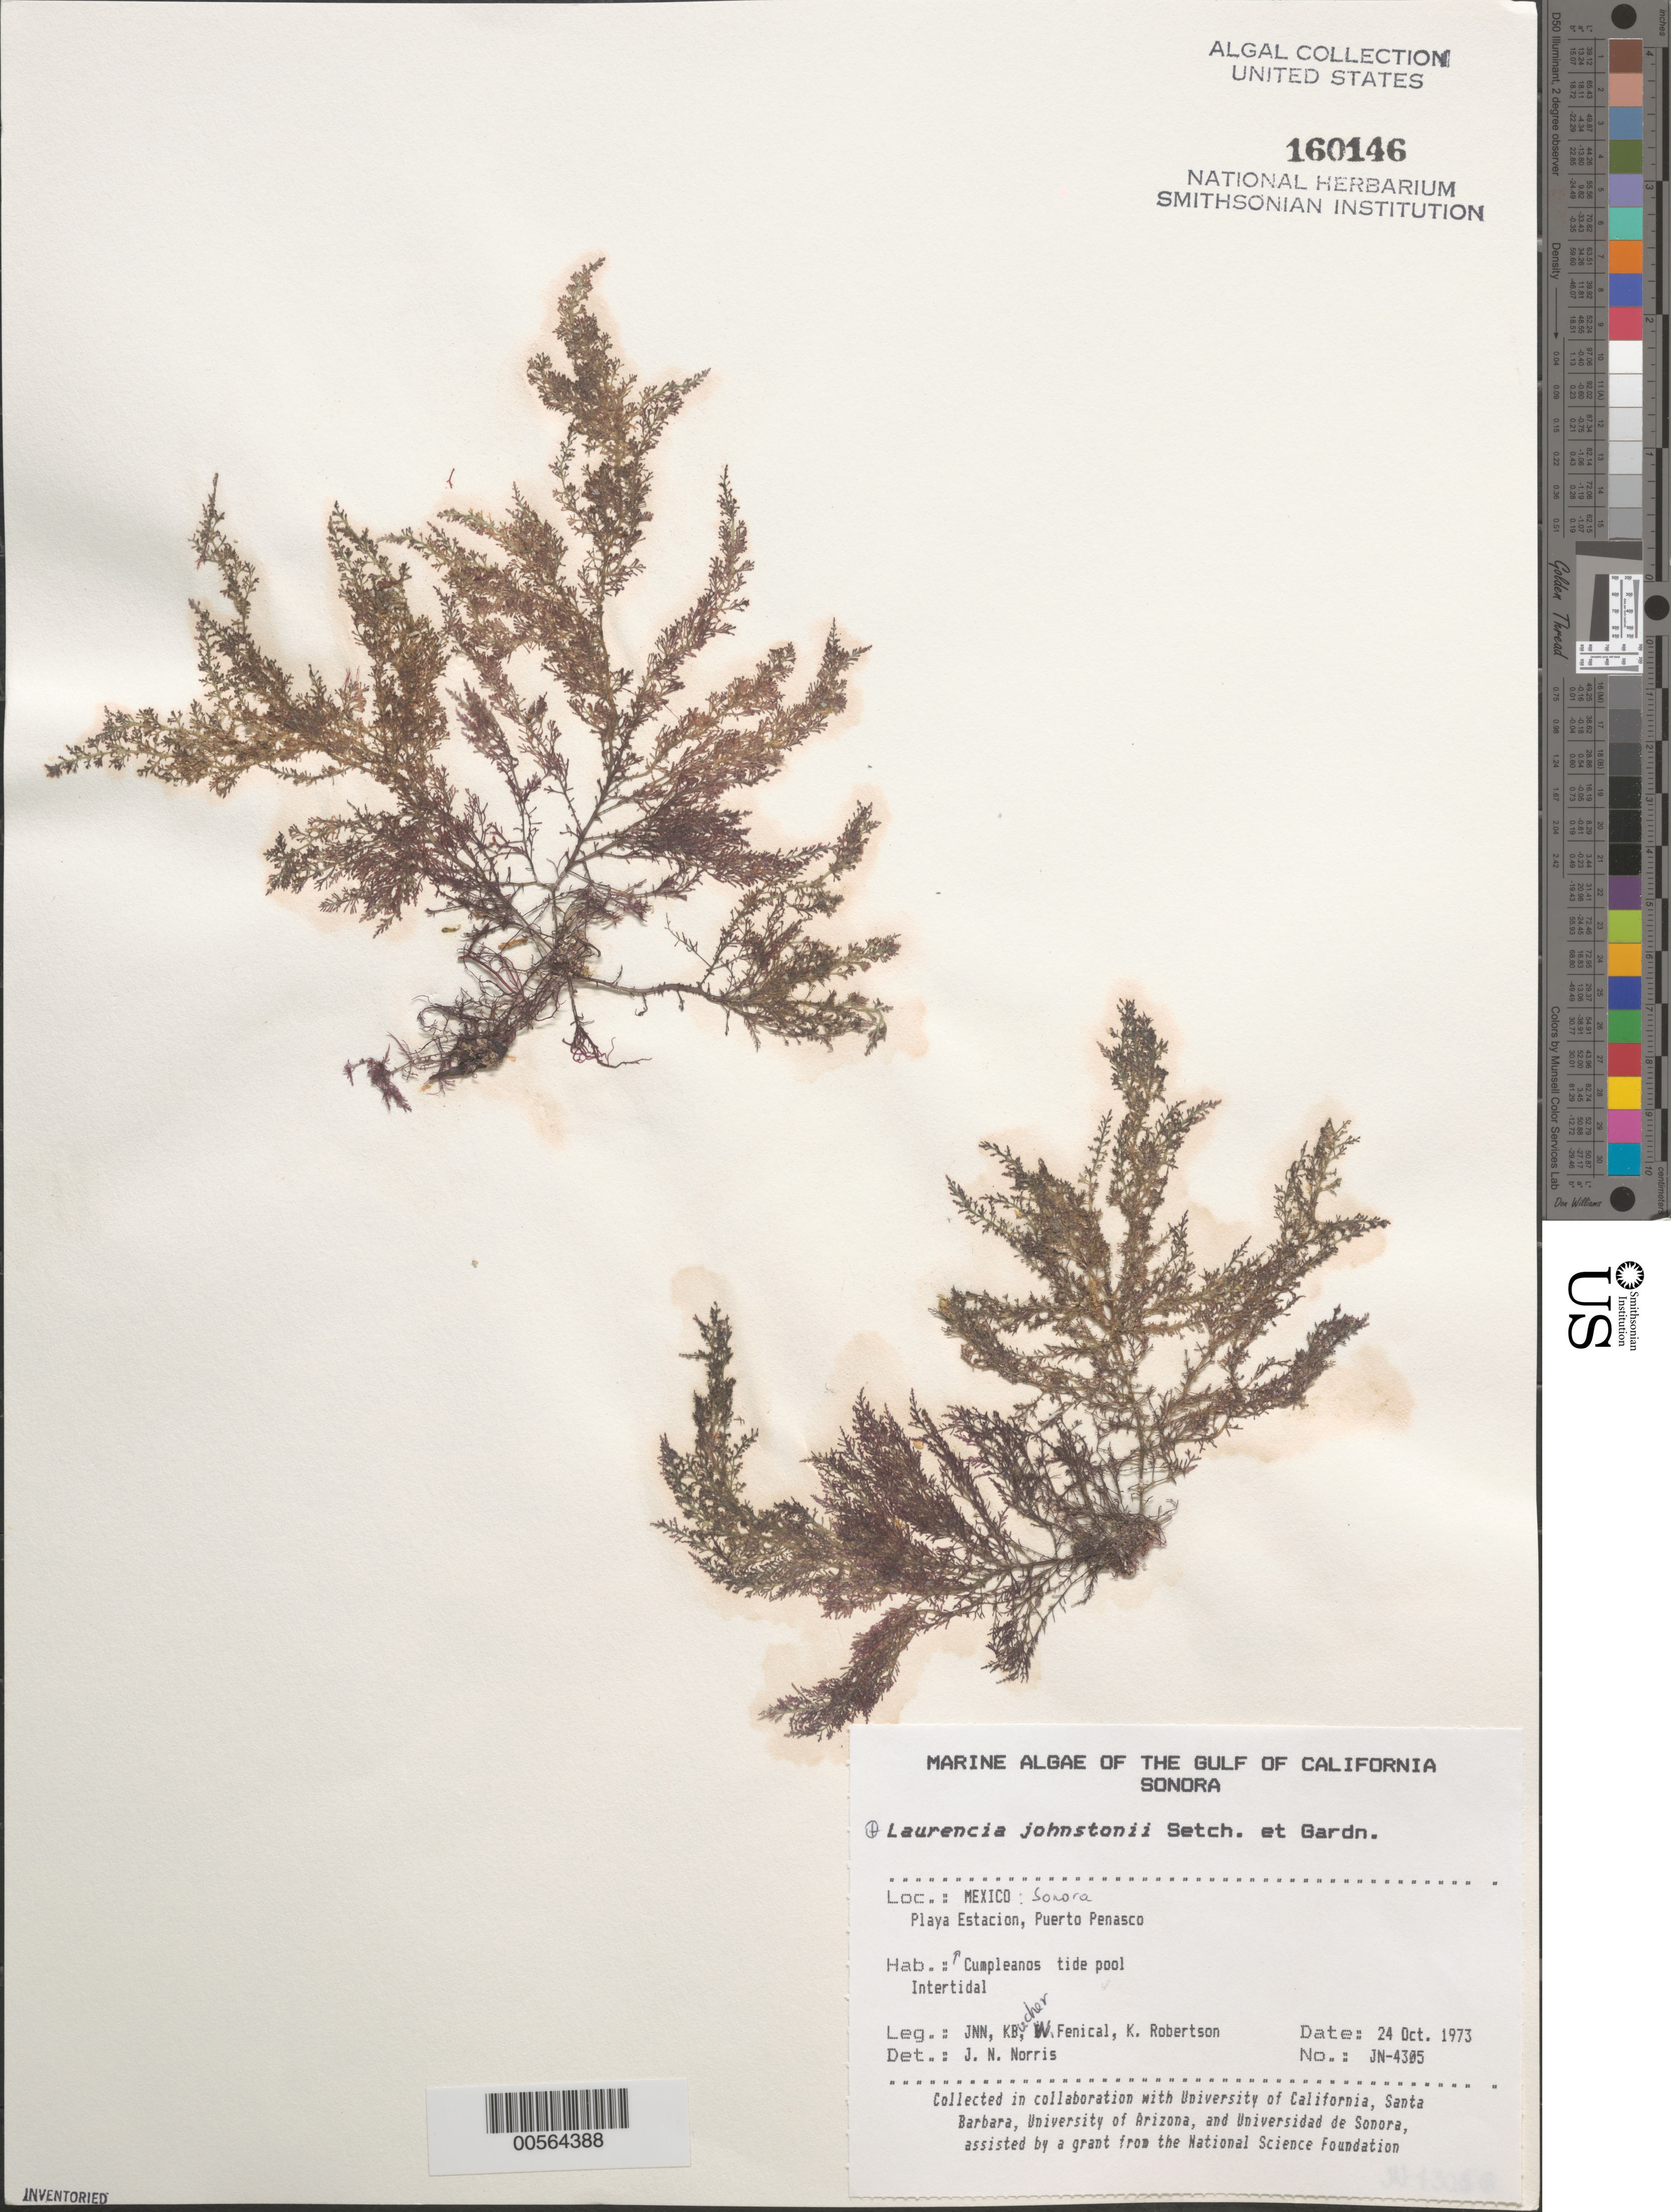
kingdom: Plantae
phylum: Rhodophyta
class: Florideophyceae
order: Ceramiales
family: Rhodomelaceae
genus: Laurencia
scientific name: Laurencia johnstonii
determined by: Norris, James N.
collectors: J. N. Norris, K. E. Bucher, W. Fenical & K. Robertson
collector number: JN-4305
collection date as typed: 24 Oct 1973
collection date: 1973-10-24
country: Mexico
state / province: Sonora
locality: Playa Estacion, Puerto Penasco, Cumpleanos Tide Pool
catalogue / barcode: US 160146